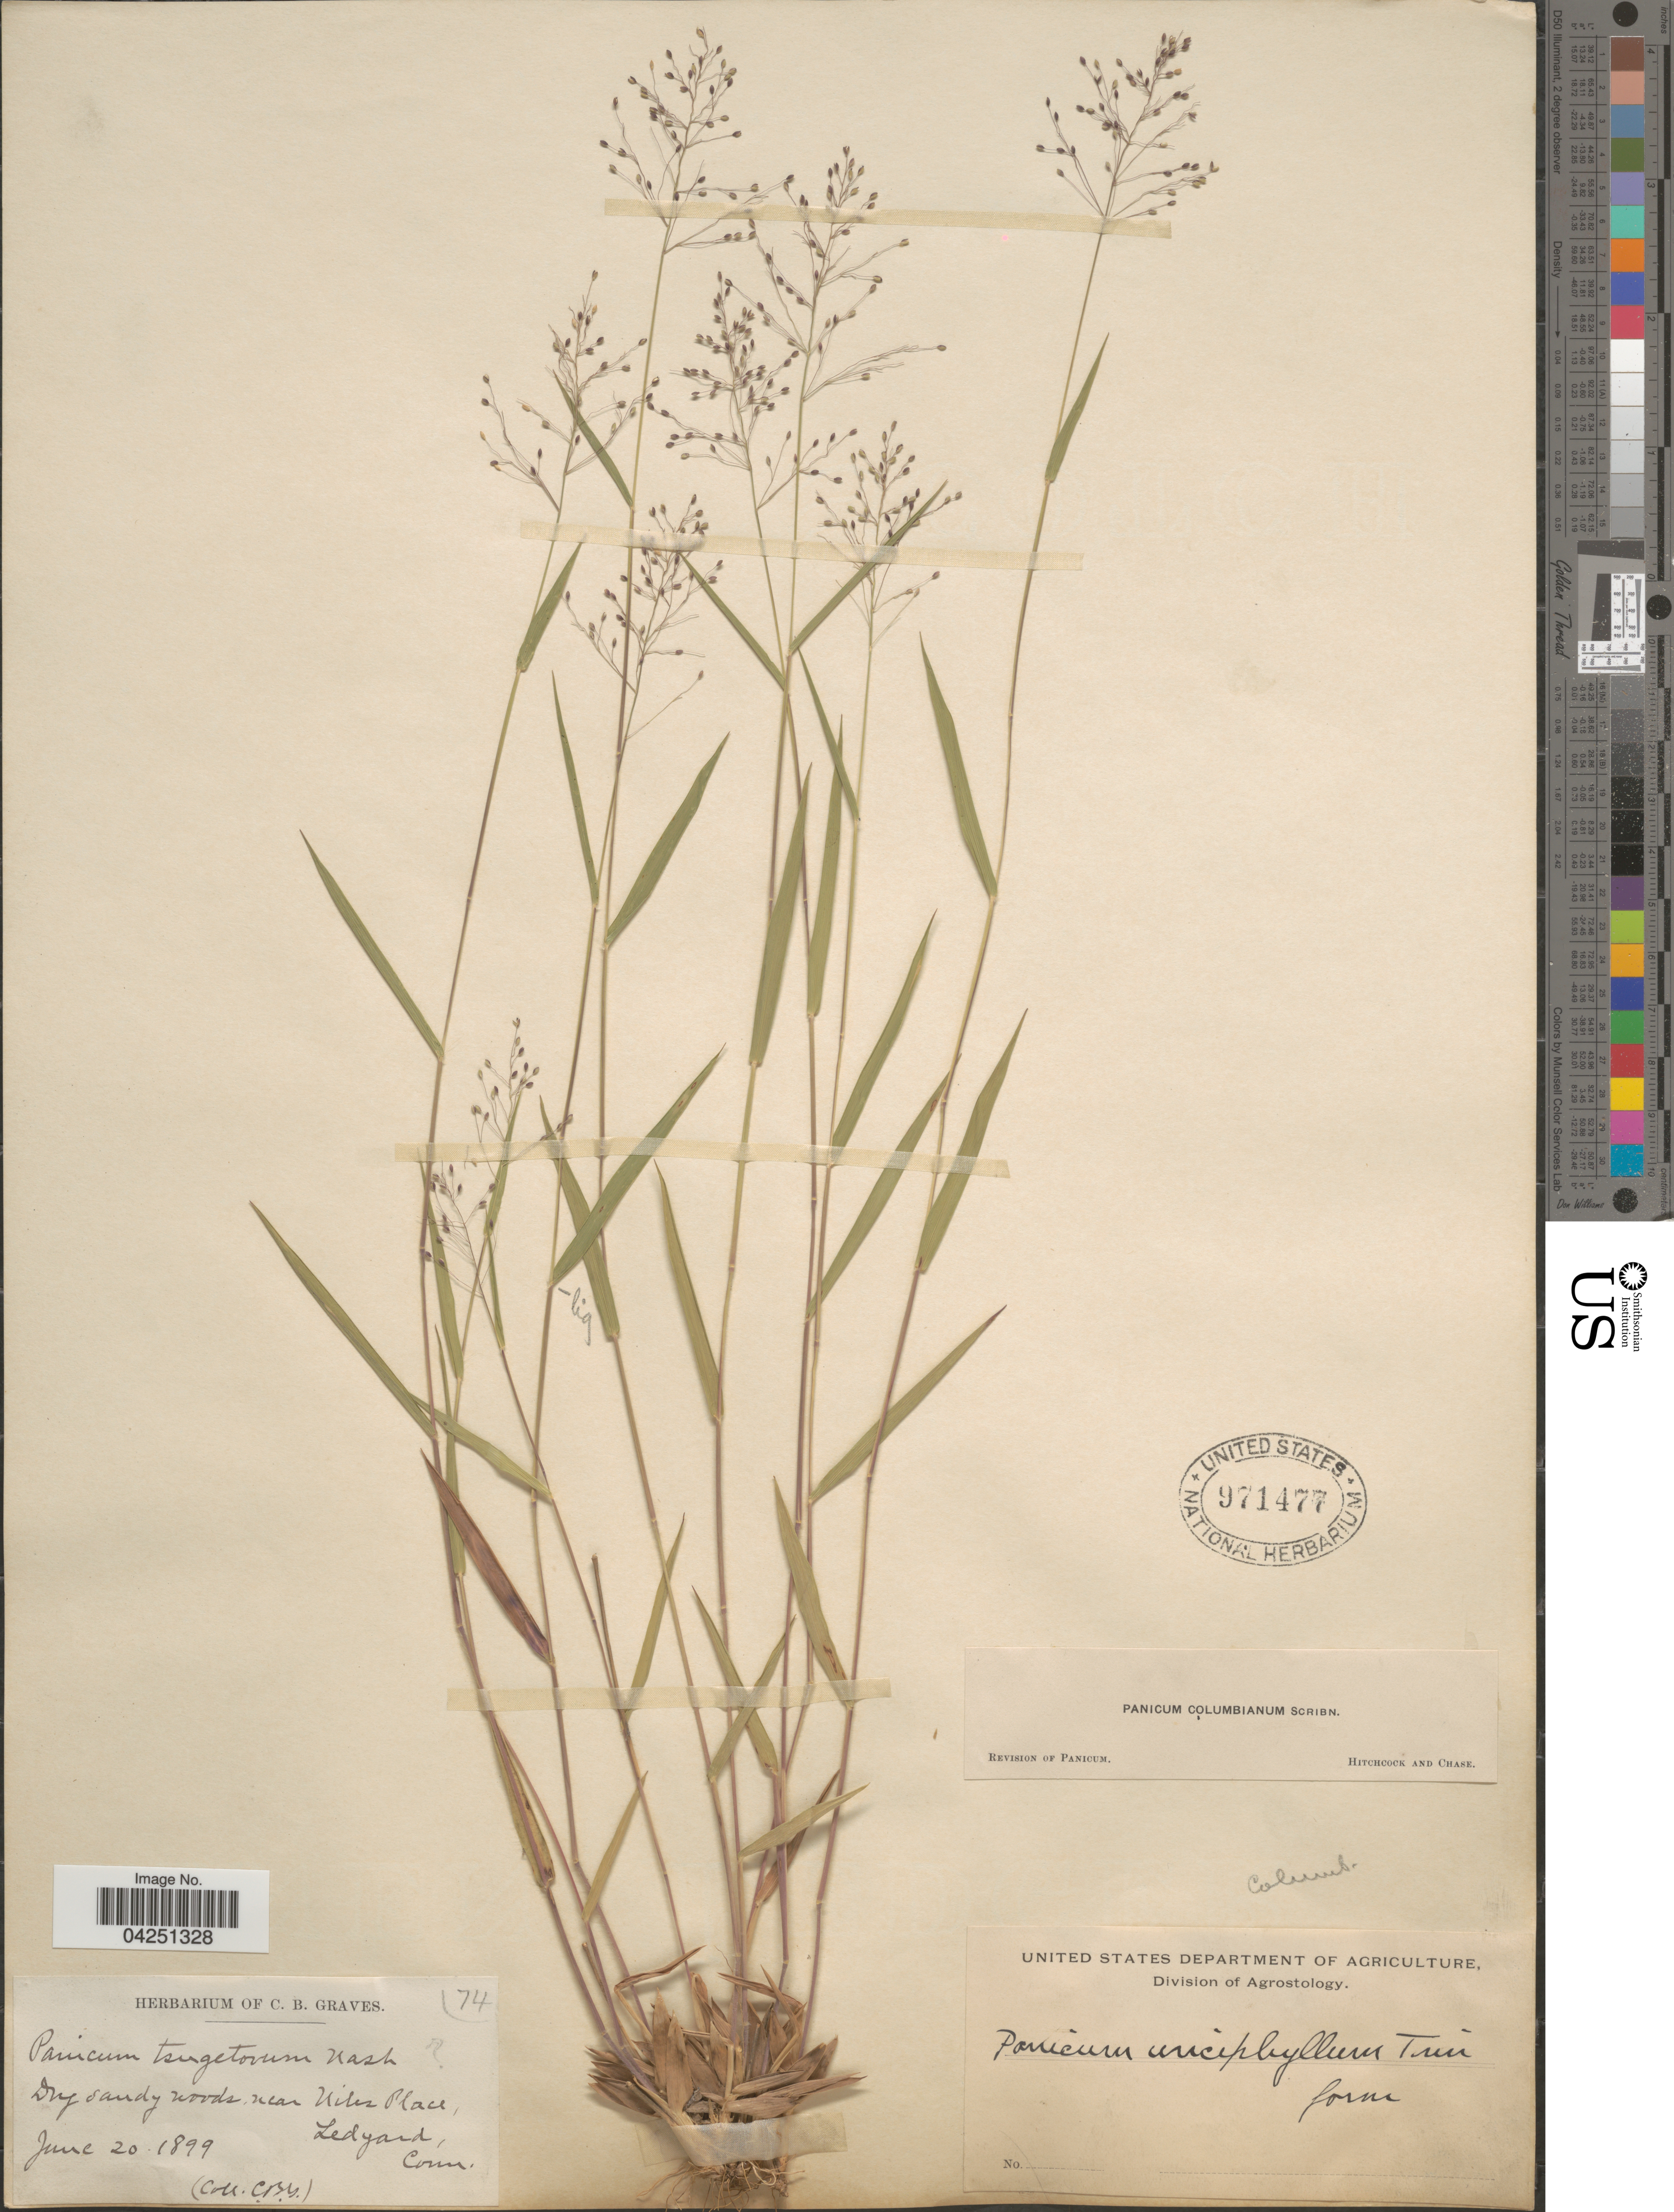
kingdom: Plantae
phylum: Tracheophyta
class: Liliopsida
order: Poales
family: Poaceae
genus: Dichanthelium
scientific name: Dichanthelium acuminatum var. acuminatum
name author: (Sw.) Gould & C.A. Clark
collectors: C. Graves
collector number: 74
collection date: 1899-06-20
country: United States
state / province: Connecticut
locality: Dry sandy woods, near Uiles Place, Ledyard.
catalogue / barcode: US 971477